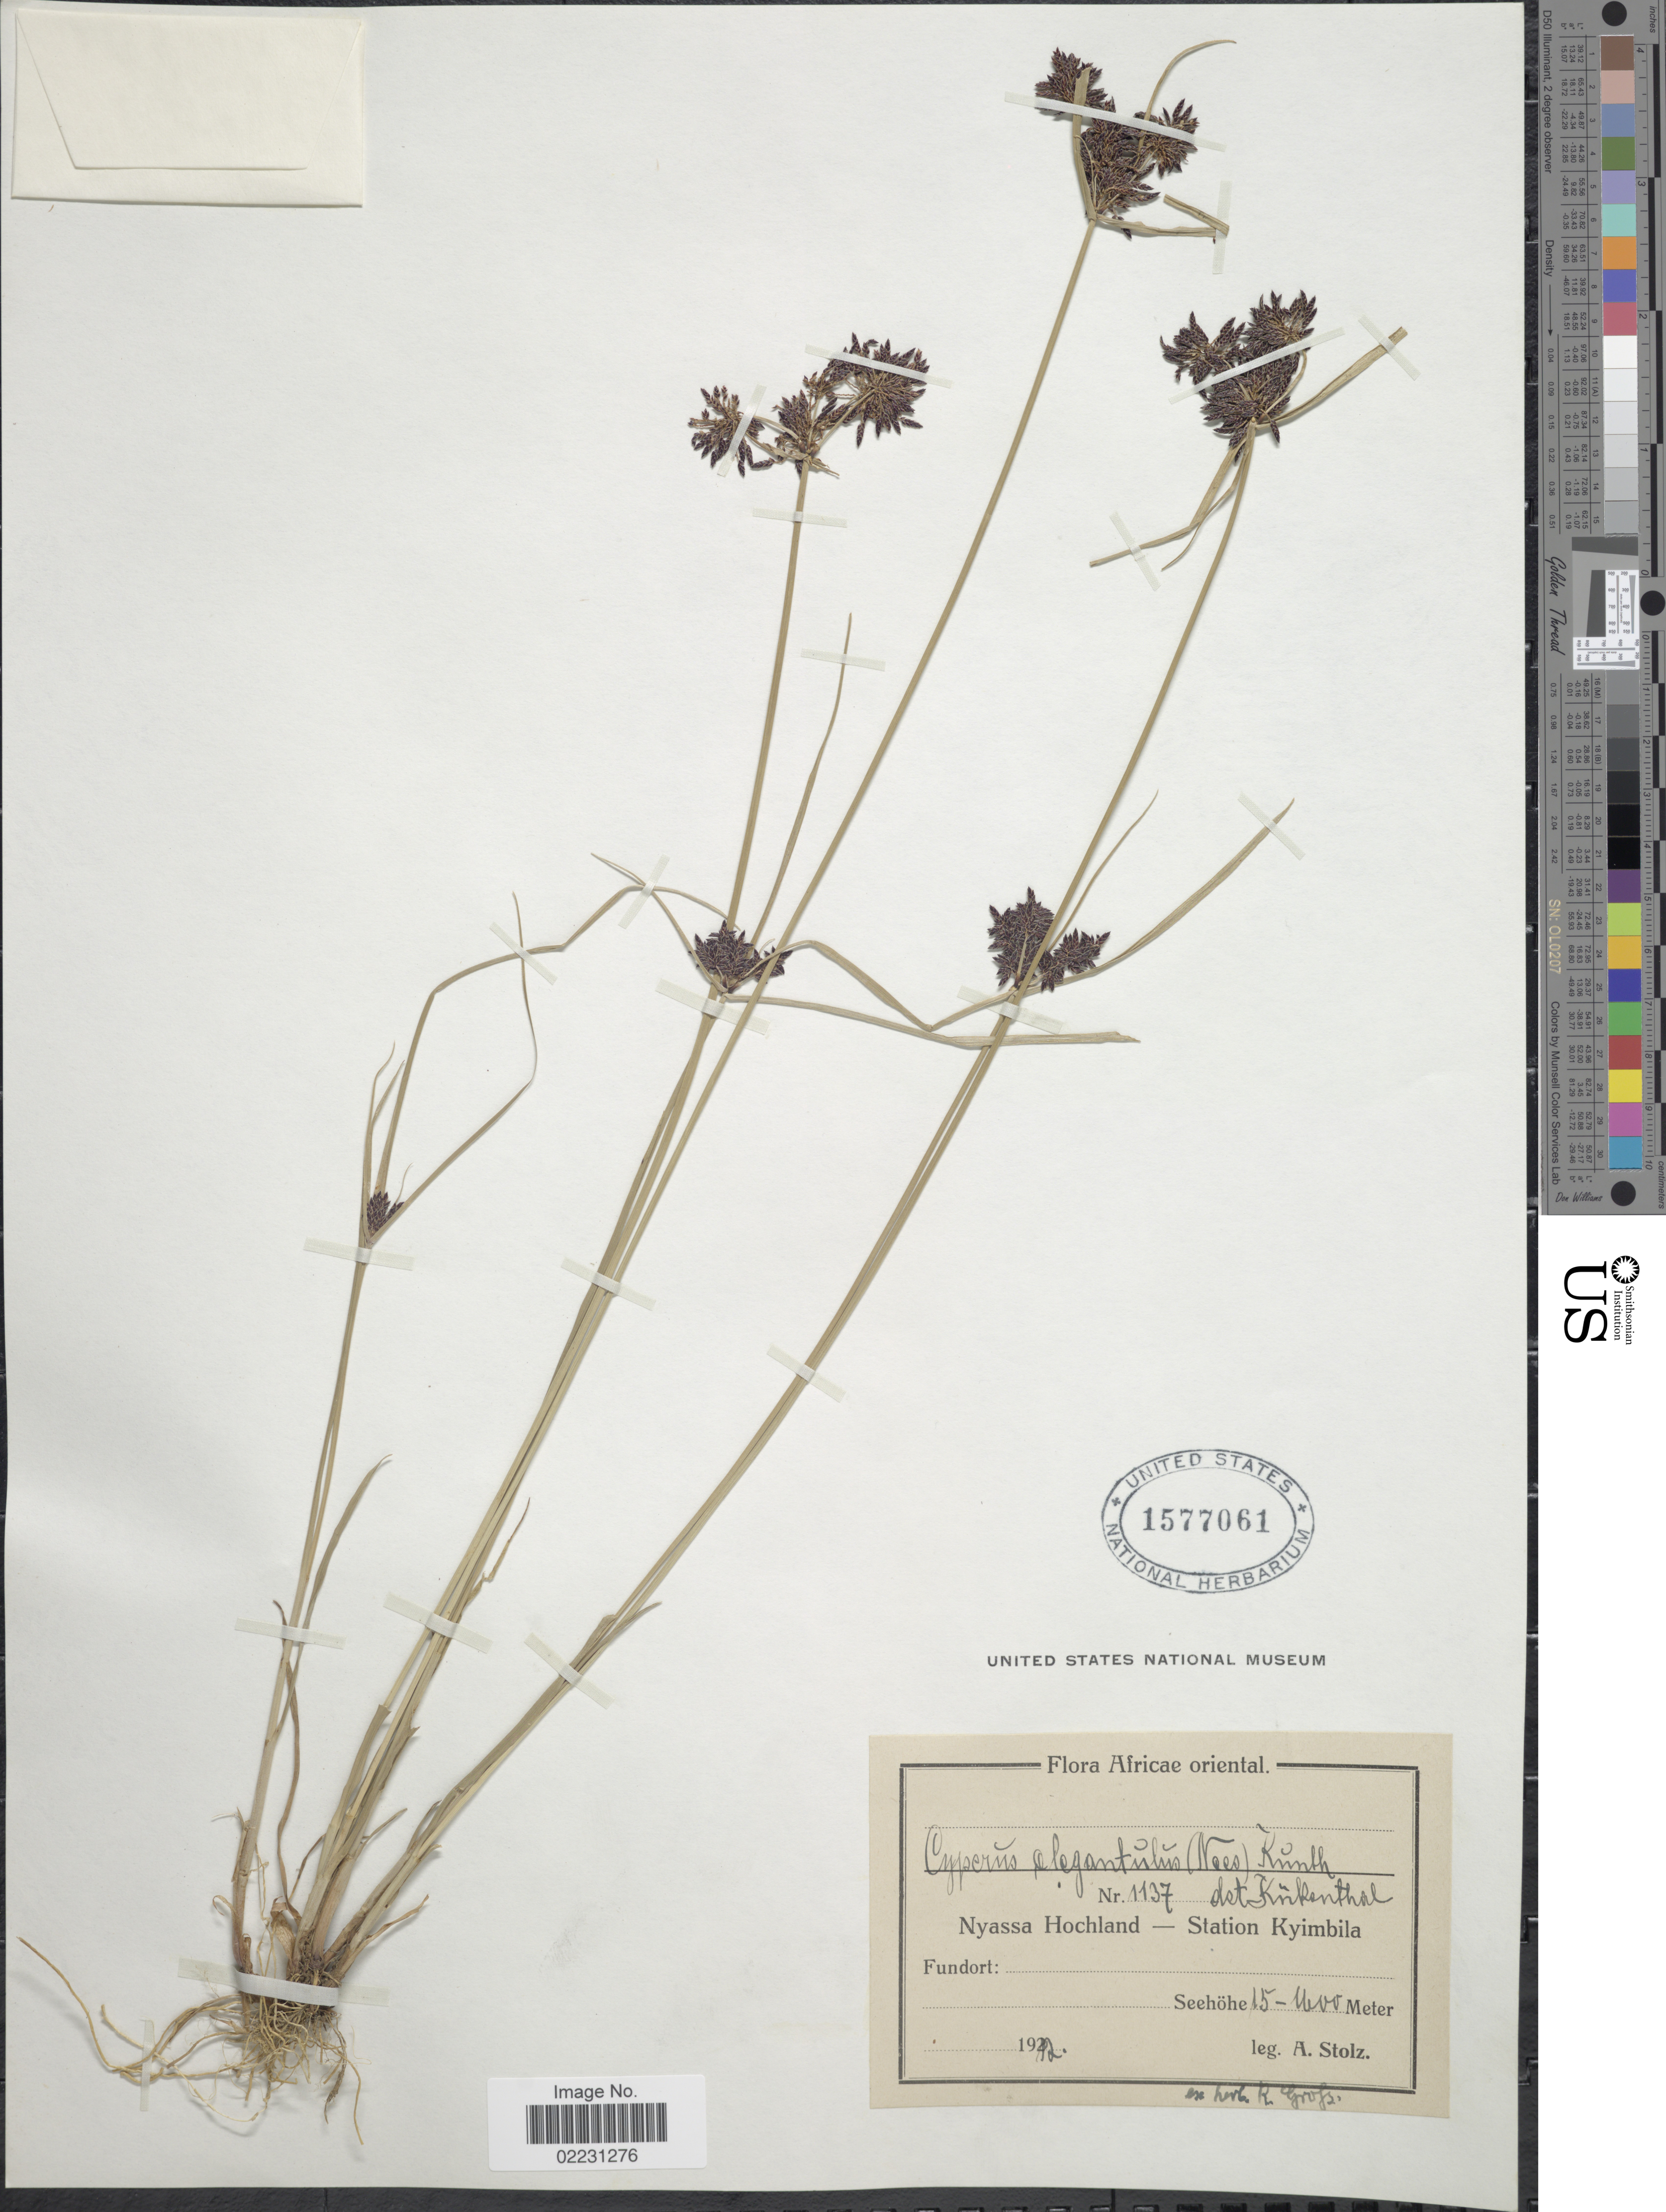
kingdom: Plantae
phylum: Tracheophyta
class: Liliopsida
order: Poales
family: Cyperaceae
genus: Cyperus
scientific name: Cyperus elegantulus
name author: Steud.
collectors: A. Stolz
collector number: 1137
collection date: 1912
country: Malawi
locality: Africae oriental. Nyassa Hochland - Station Kyimbila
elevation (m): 1500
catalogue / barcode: US 1577061